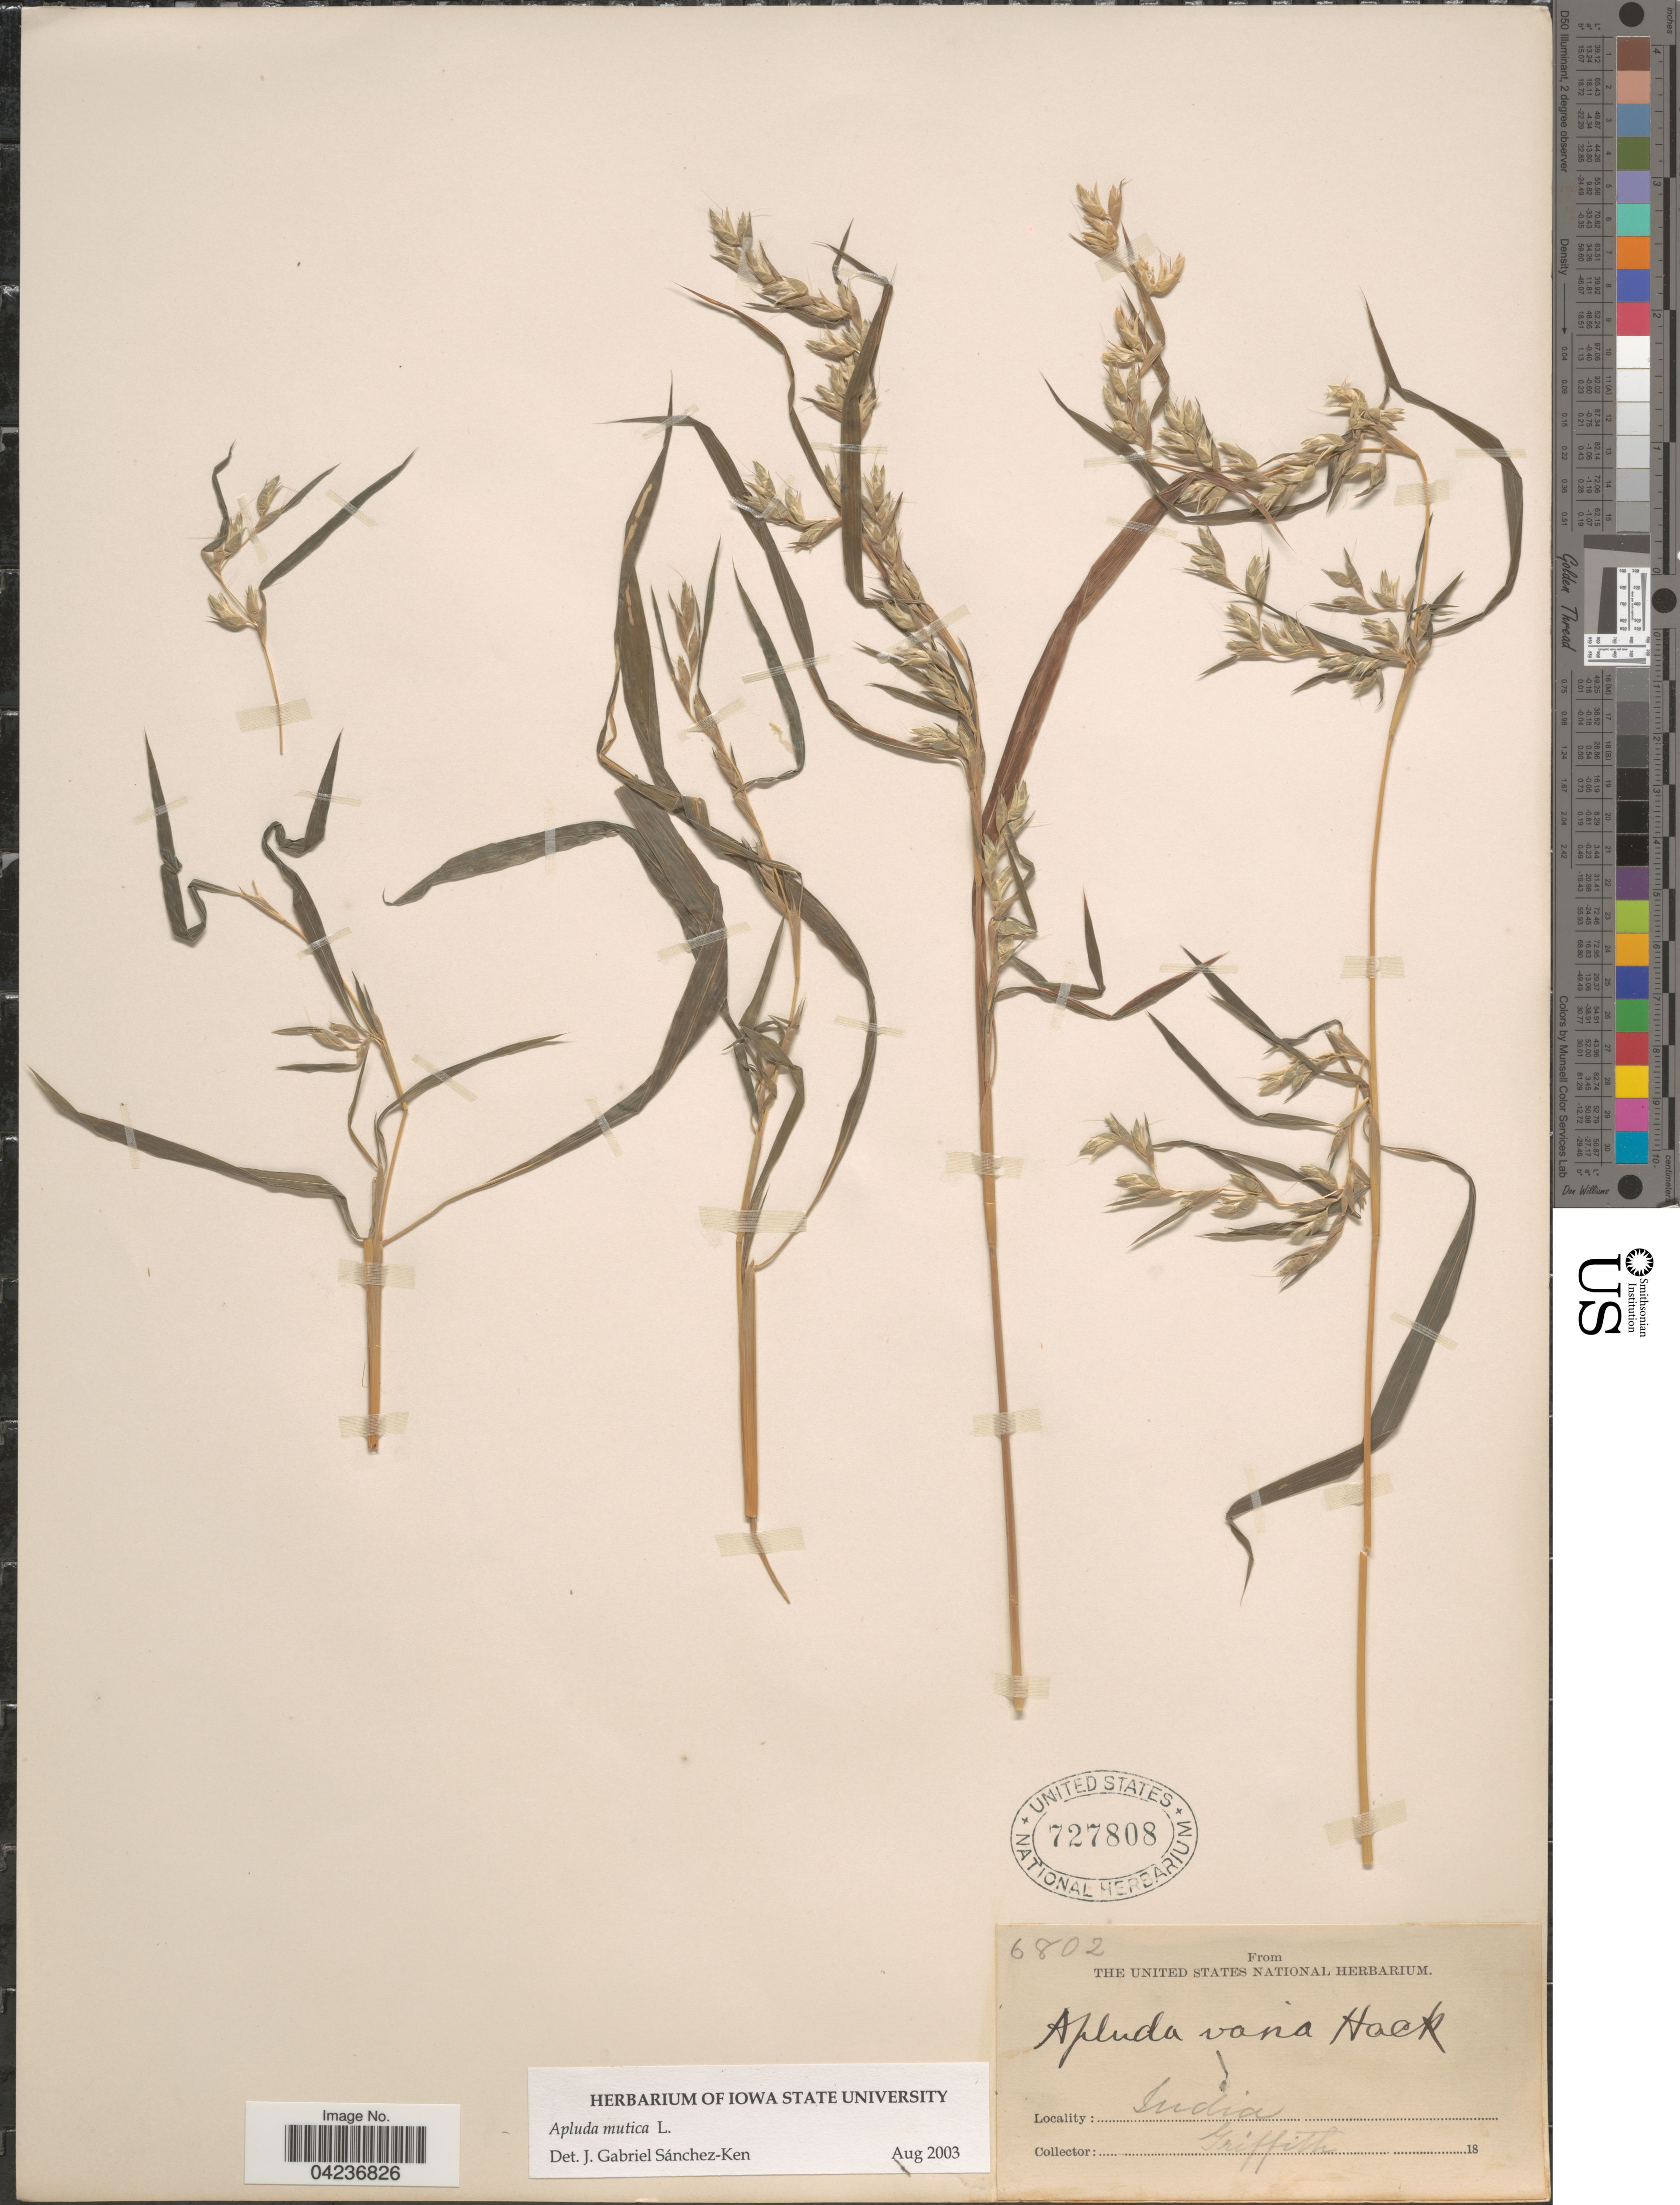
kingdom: Plantae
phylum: Tracheophyta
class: Liliopsida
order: Poales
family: Poaceae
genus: Apluda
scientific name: Apluda mutica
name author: L.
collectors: -. Griffith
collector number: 6802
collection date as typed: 18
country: India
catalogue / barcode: US 727808